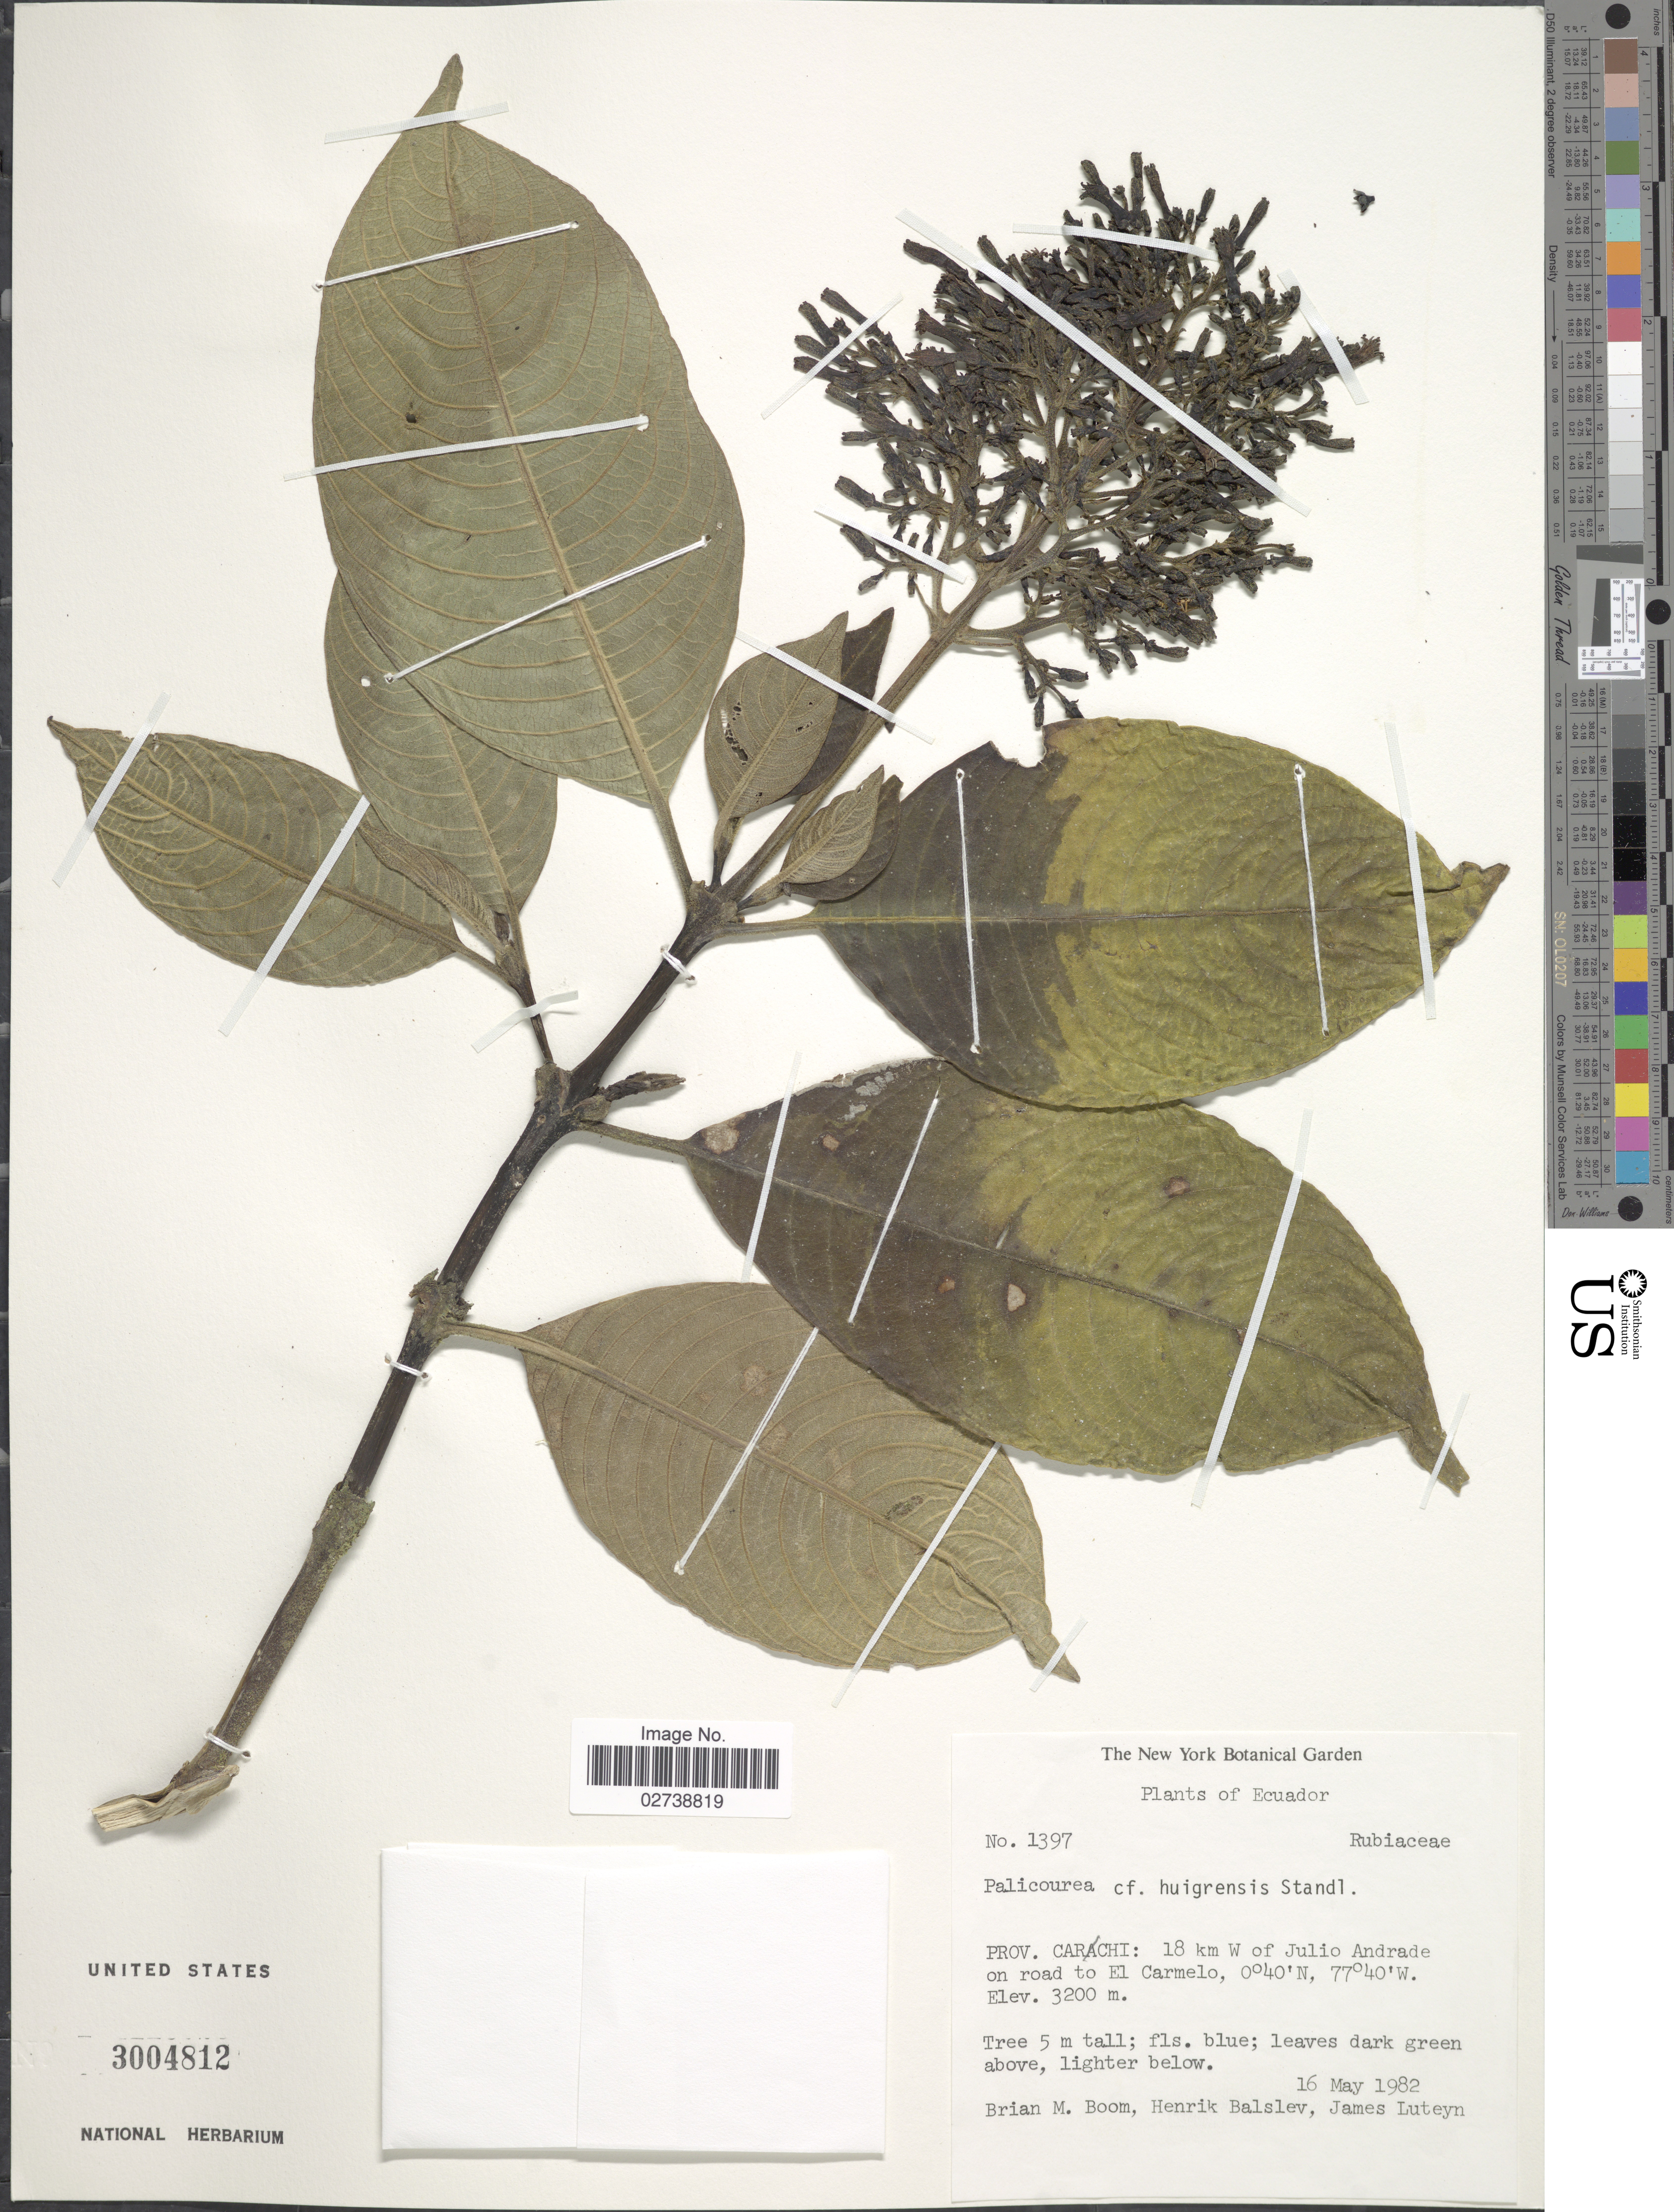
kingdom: Plantae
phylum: Tracheophyta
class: Magnoliopsida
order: Gentianales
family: Rubiaceae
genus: Palicourea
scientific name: Palicourea amethystina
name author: (Ruiz & Pav.) DC.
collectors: B. M. Boom, H. Balslev & J. L. Luteyn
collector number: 1397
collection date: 1982-05-16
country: Ecuador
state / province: Carchi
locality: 18 km W of Julio Andrade on road to El Carmelo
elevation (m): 3200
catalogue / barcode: US 3004812